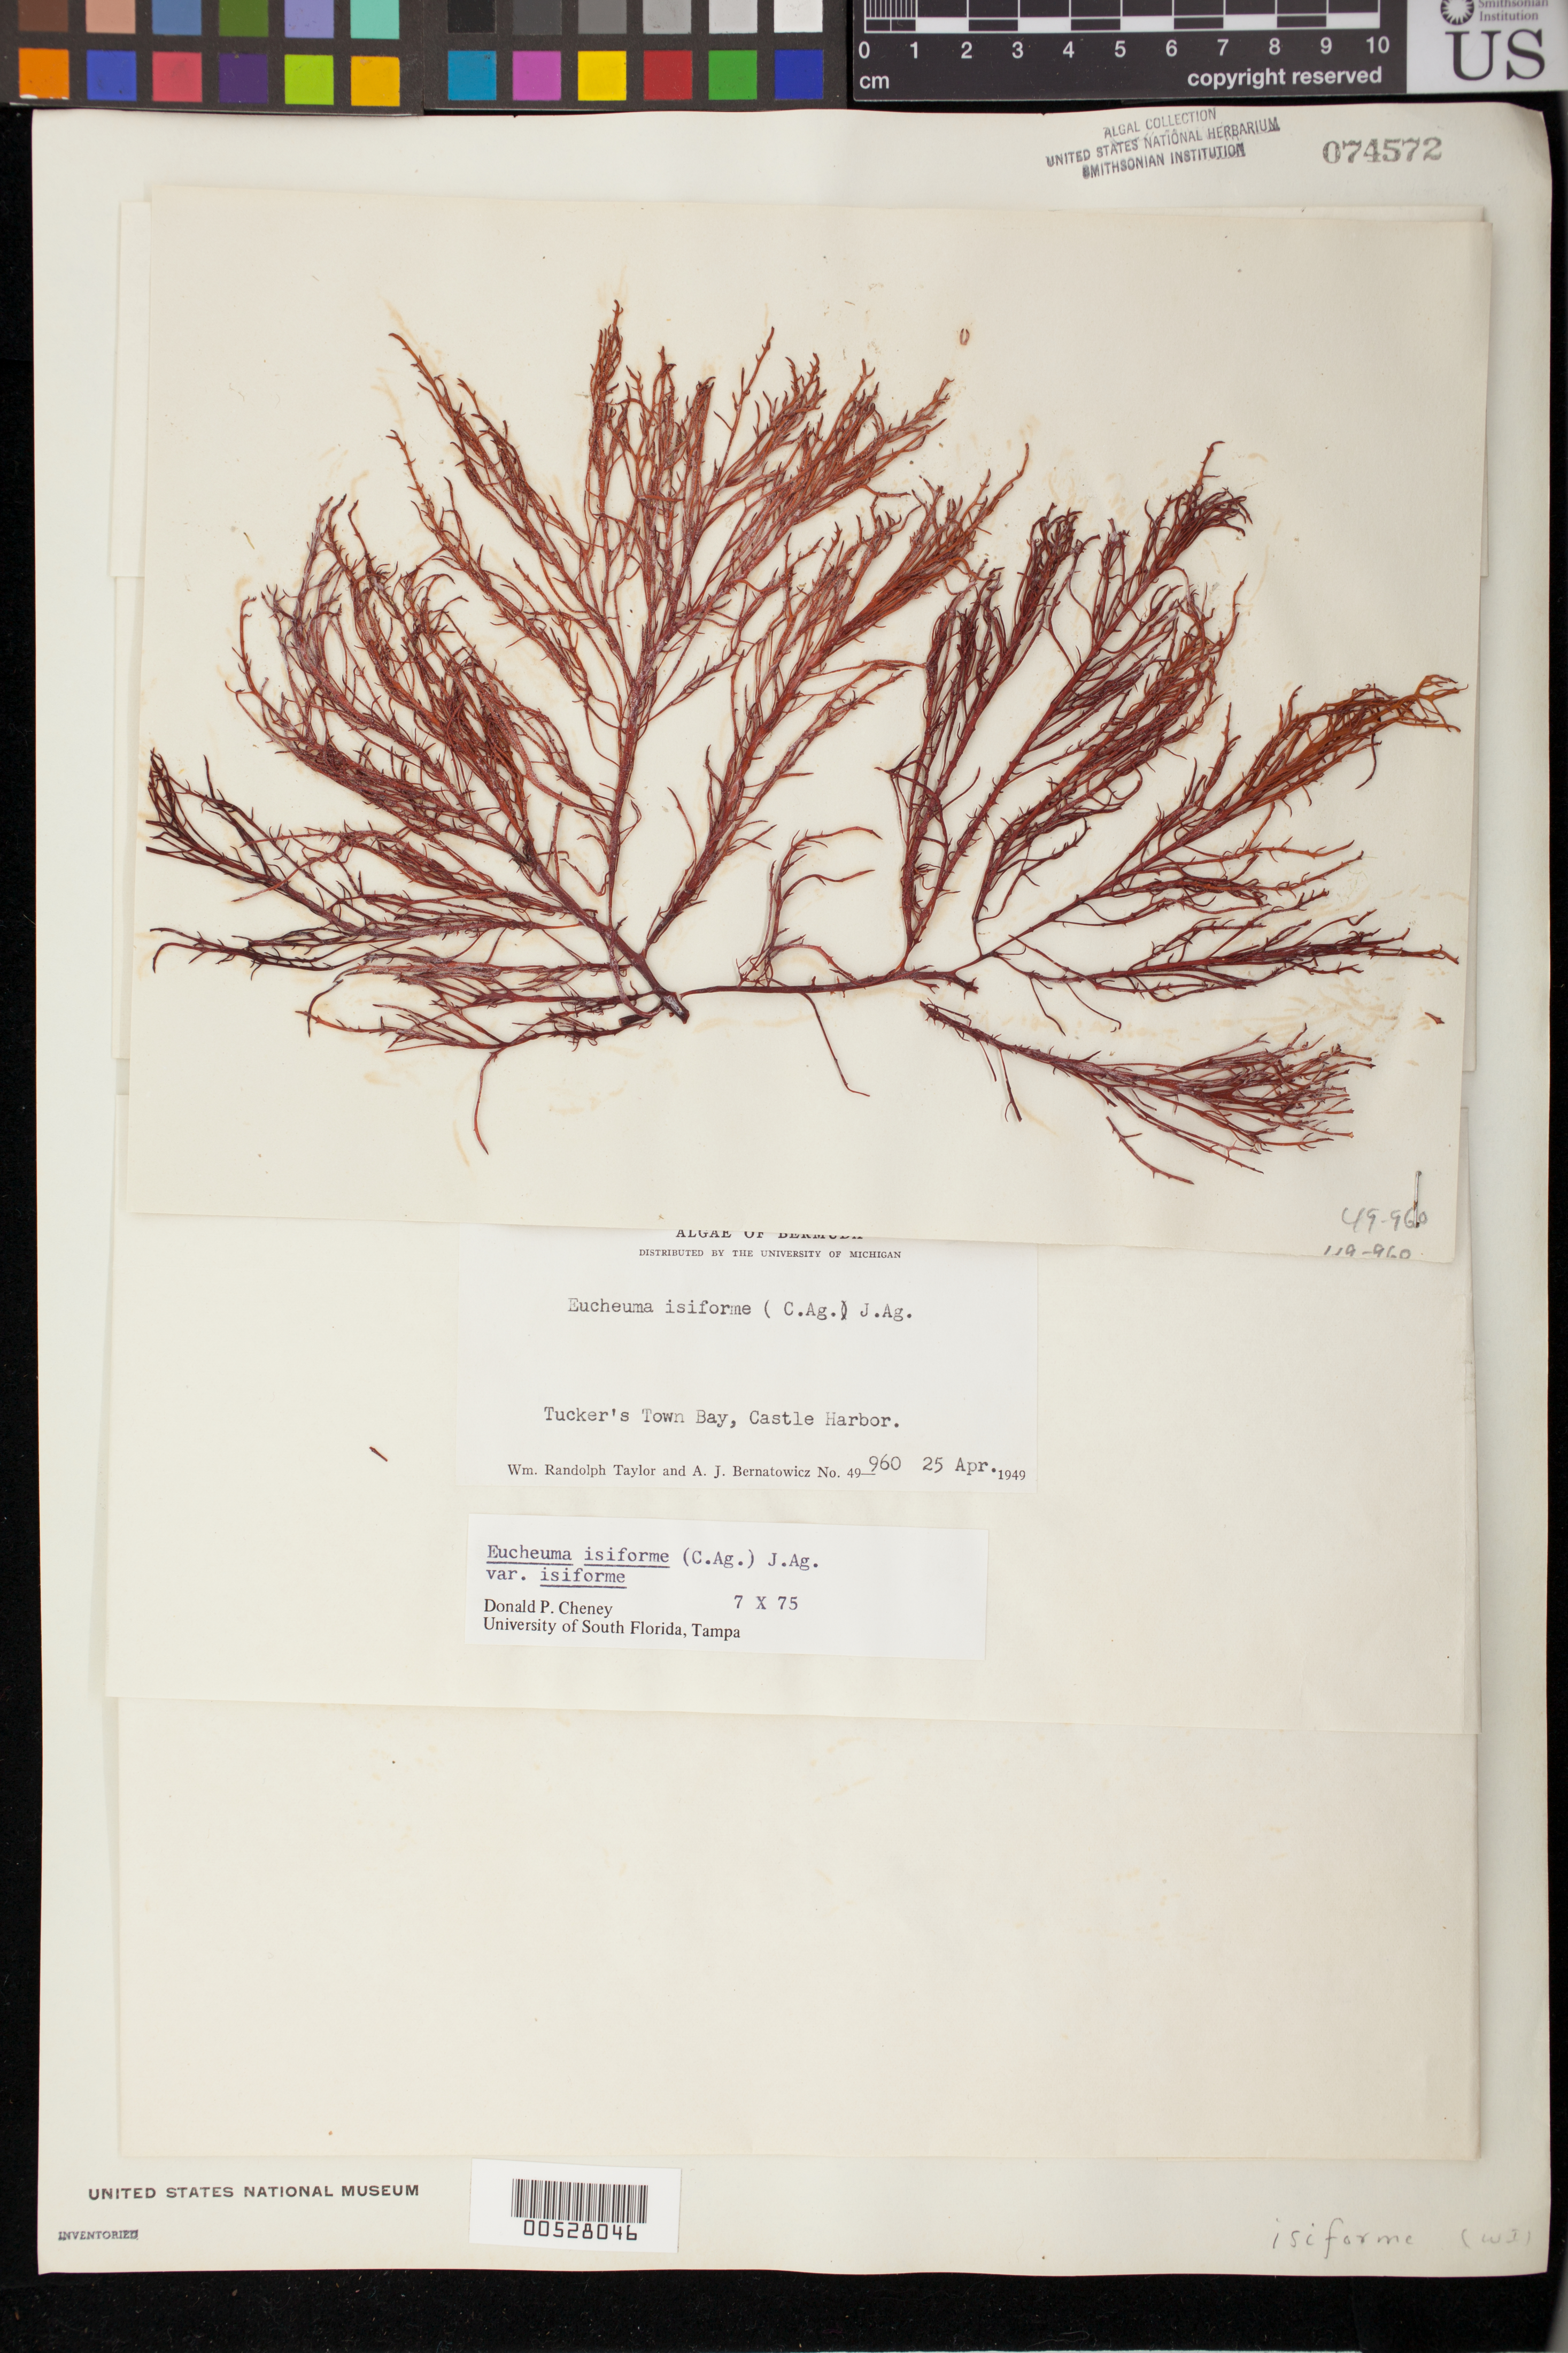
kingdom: Plantae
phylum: Rhodophyta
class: Florideophyceae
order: Gigartinales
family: Solieriaceae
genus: Eucheumatopsis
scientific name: Eucheumatopsis isiformis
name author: (C. Agardh) M.L. Núñez-Resendiz et al.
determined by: Algae name updating Project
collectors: W. R. Taylor & A. Bernatowicz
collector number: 49-274 & 49-960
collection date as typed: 15 Mar 1949 AND 25 Apr 1949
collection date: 1949-03-15,1949-04-25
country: Bermuda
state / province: Saint George's (parish)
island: Bermuda Island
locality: Tucker's Town Bay, Castle Harbor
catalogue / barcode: US 74572